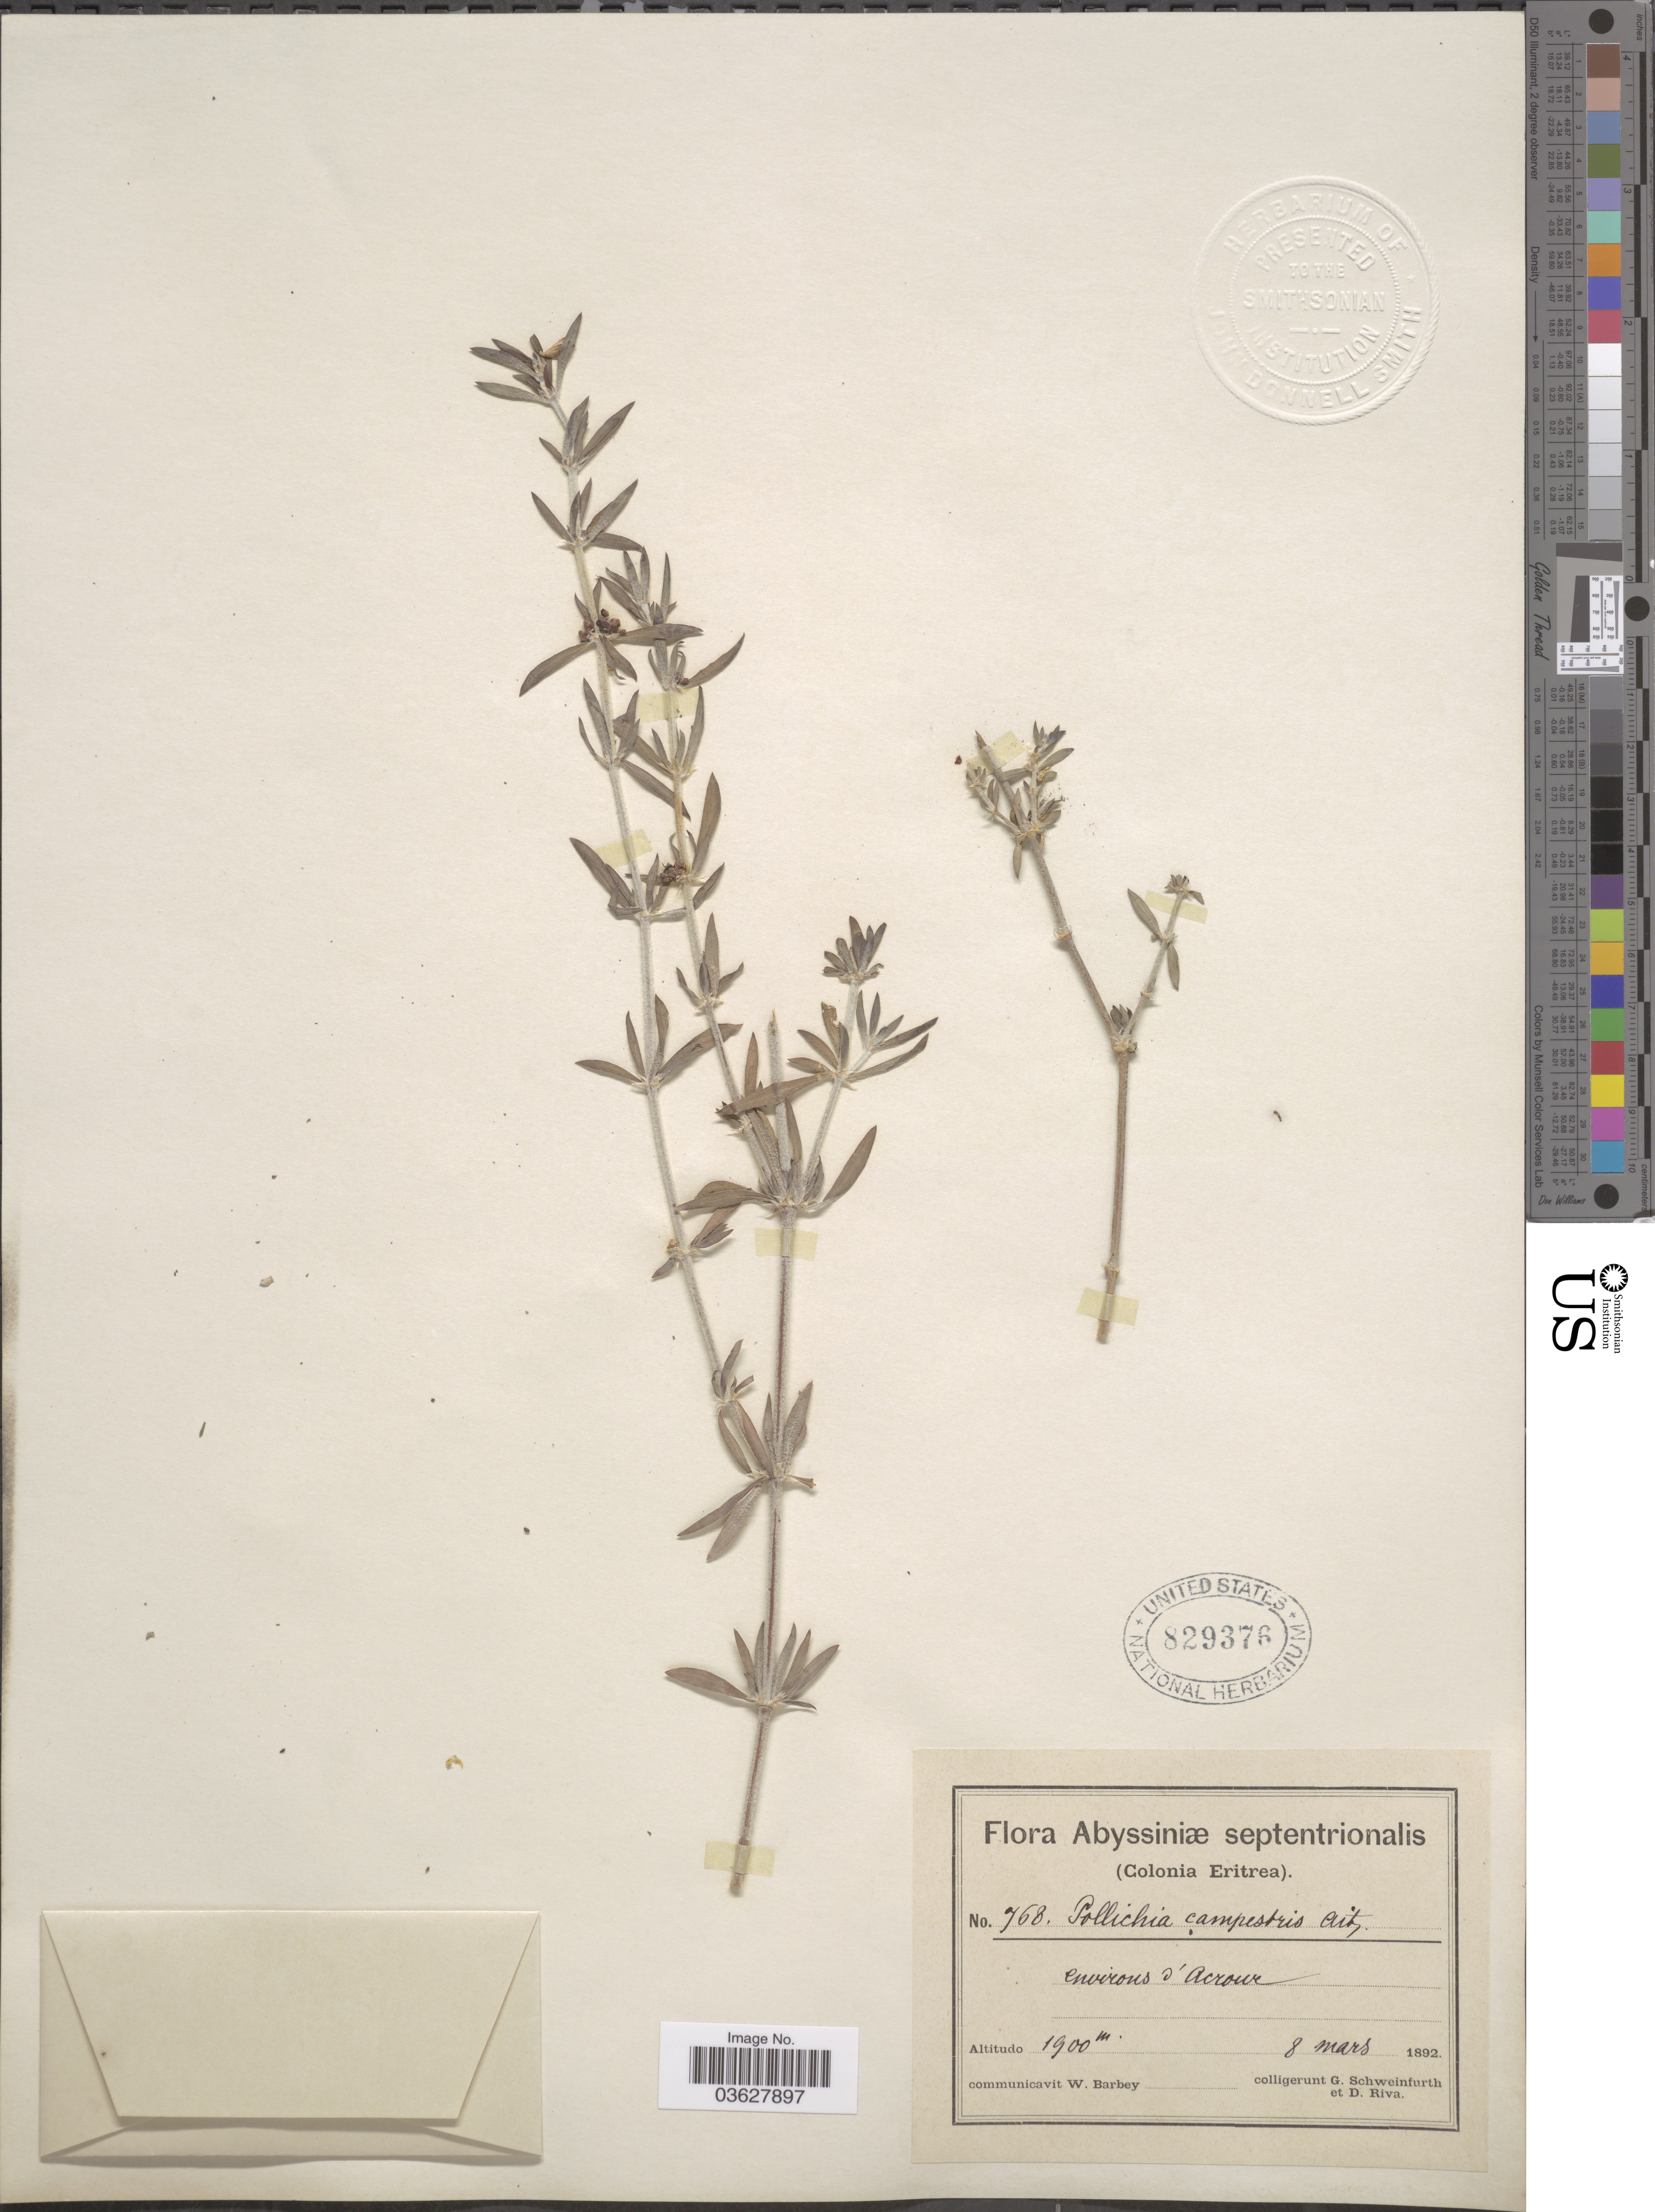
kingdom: Plantae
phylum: Tracheophyta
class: Magnoliopsida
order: Caryophyllales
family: Caryophyllaceae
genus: Pollichia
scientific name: Pollichia campestris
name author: Aiton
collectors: G. A. Schweinfurth (herbarium) & D. Riva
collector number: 768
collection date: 1892-03-08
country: Eritrea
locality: Abyssiniæ septentrionalis (Colonia Eritrea). Environs d'Acrour.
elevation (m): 1900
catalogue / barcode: US 829376